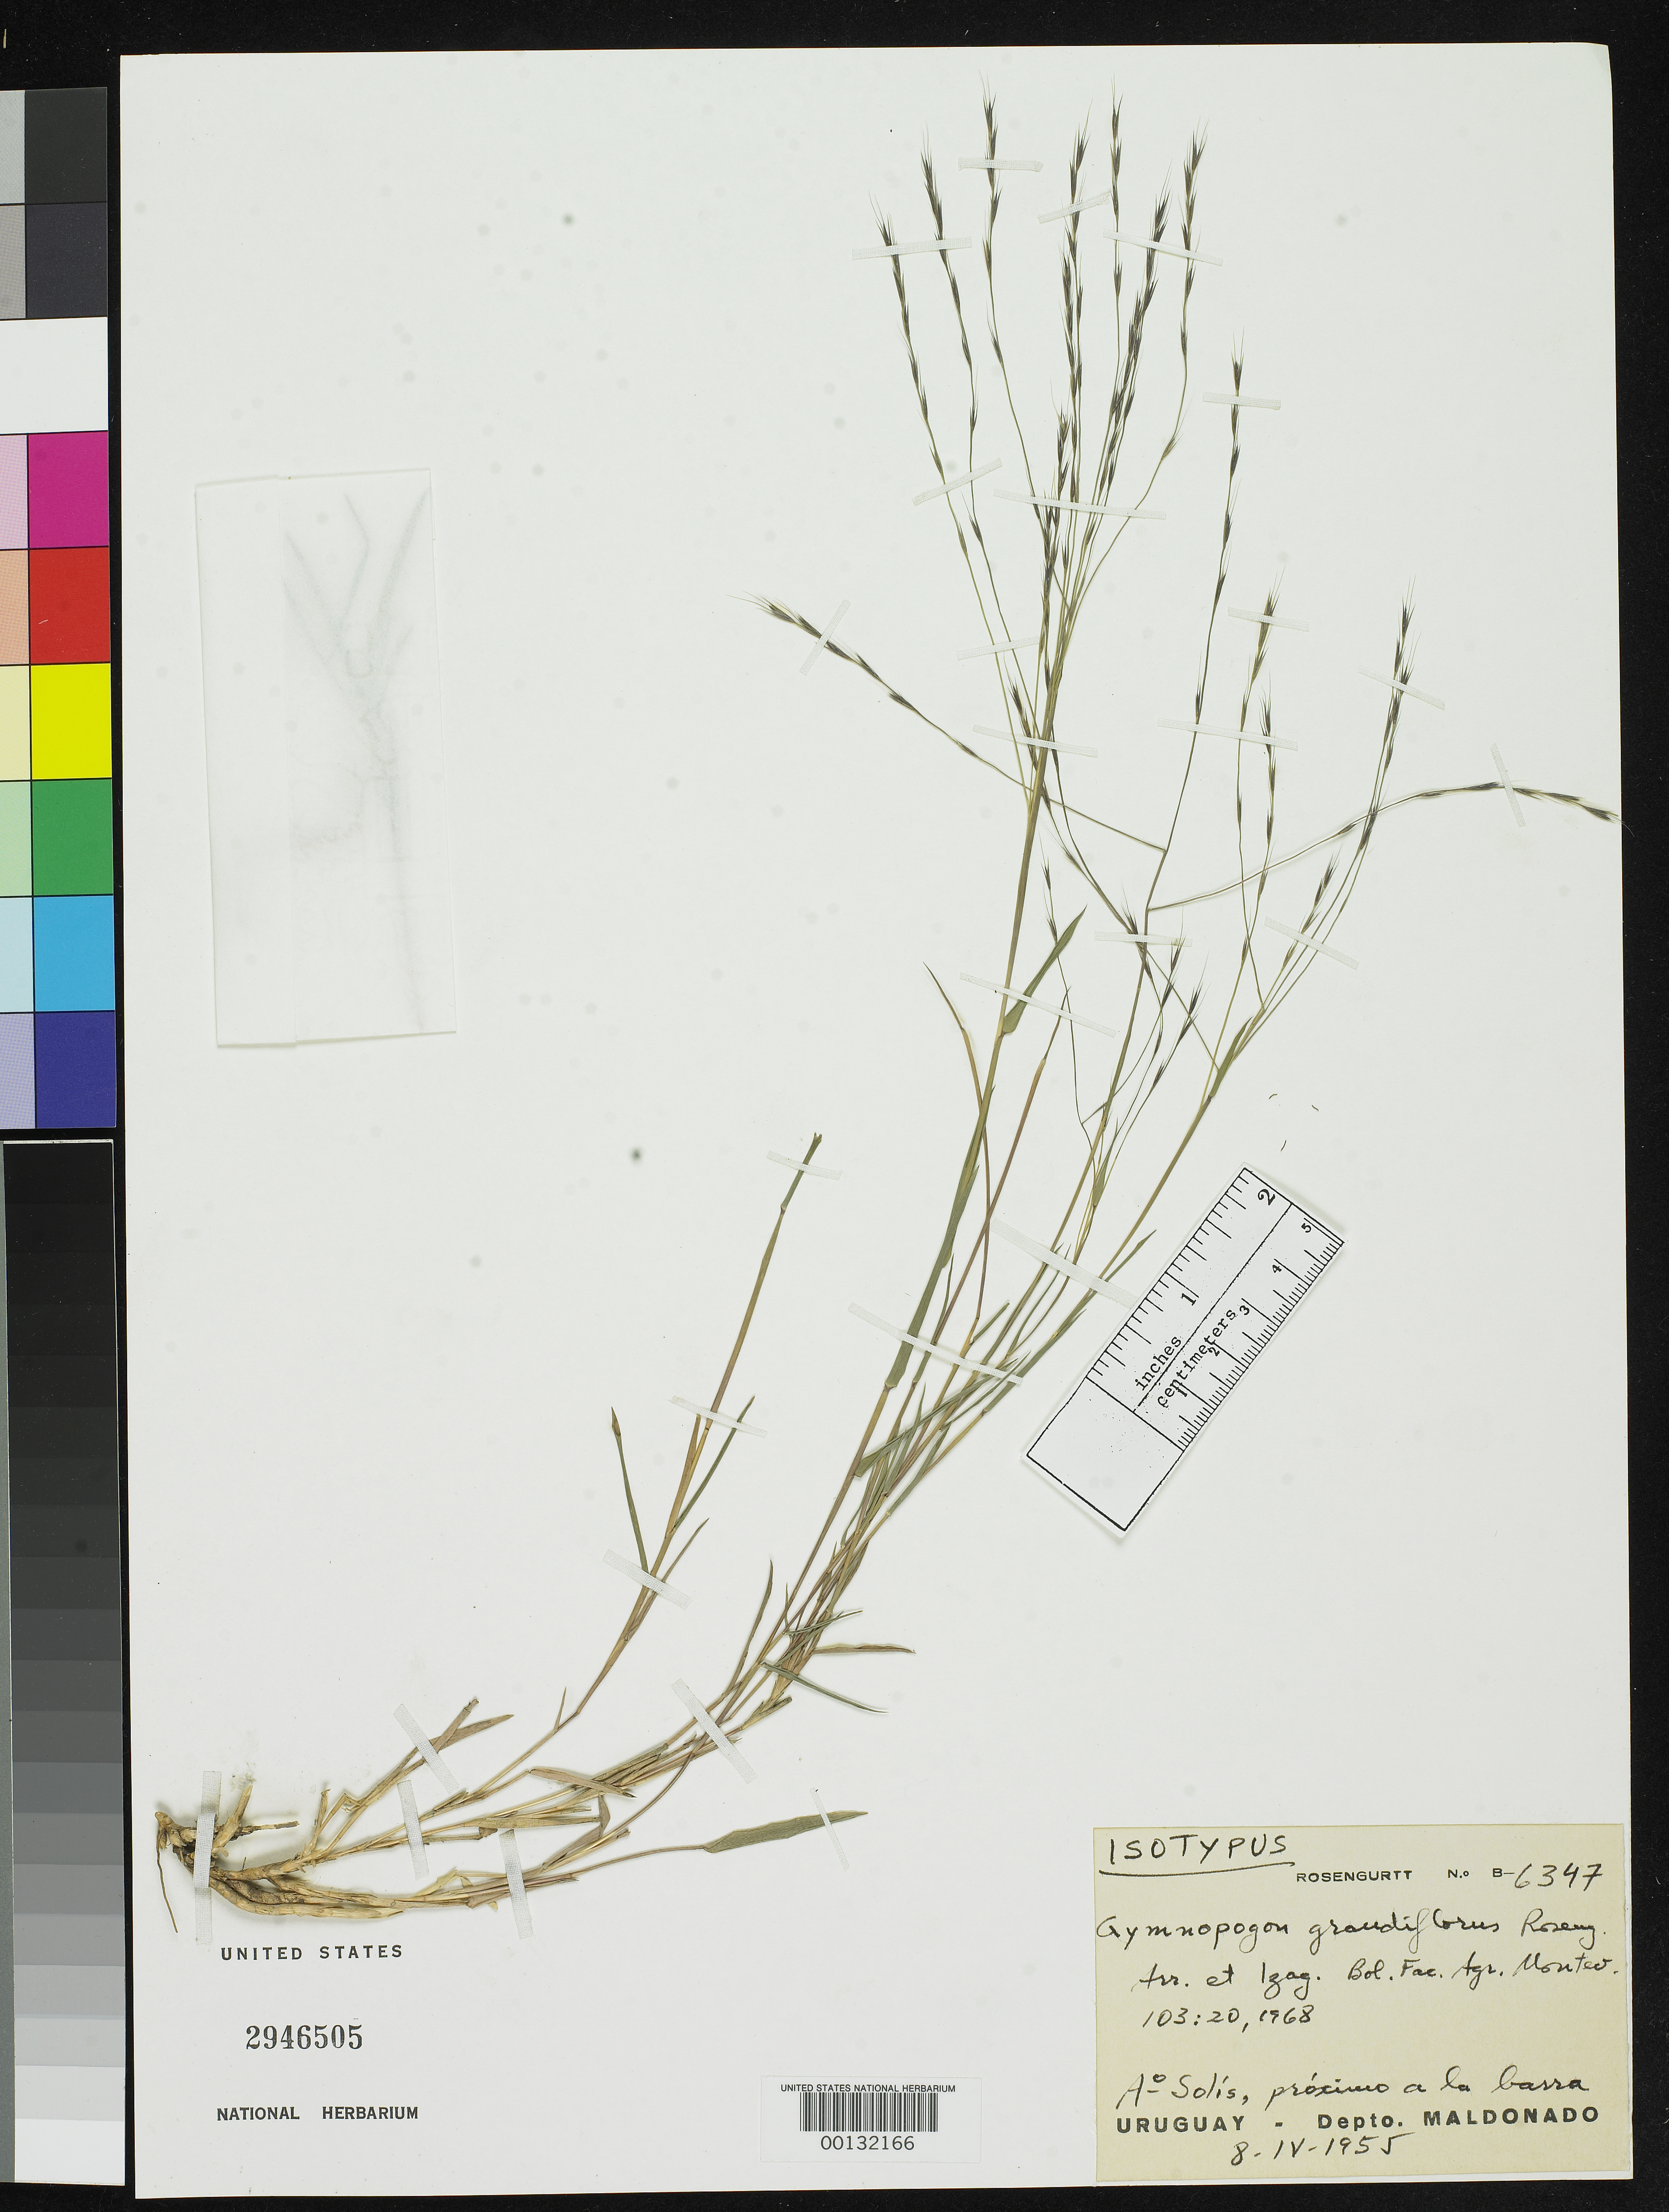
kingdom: Plantae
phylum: Tracheophyta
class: Liliopsida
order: Poales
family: Poaceae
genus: Gymnopogon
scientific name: Gymnopogon grandiflorus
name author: Roseng.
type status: Isotype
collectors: B. Rosengurtt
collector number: B 6347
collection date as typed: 08 Apr 1955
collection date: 1955-04-08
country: Uruguay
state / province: Maldonado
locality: Arroyo Solis.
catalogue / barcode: US 2946505